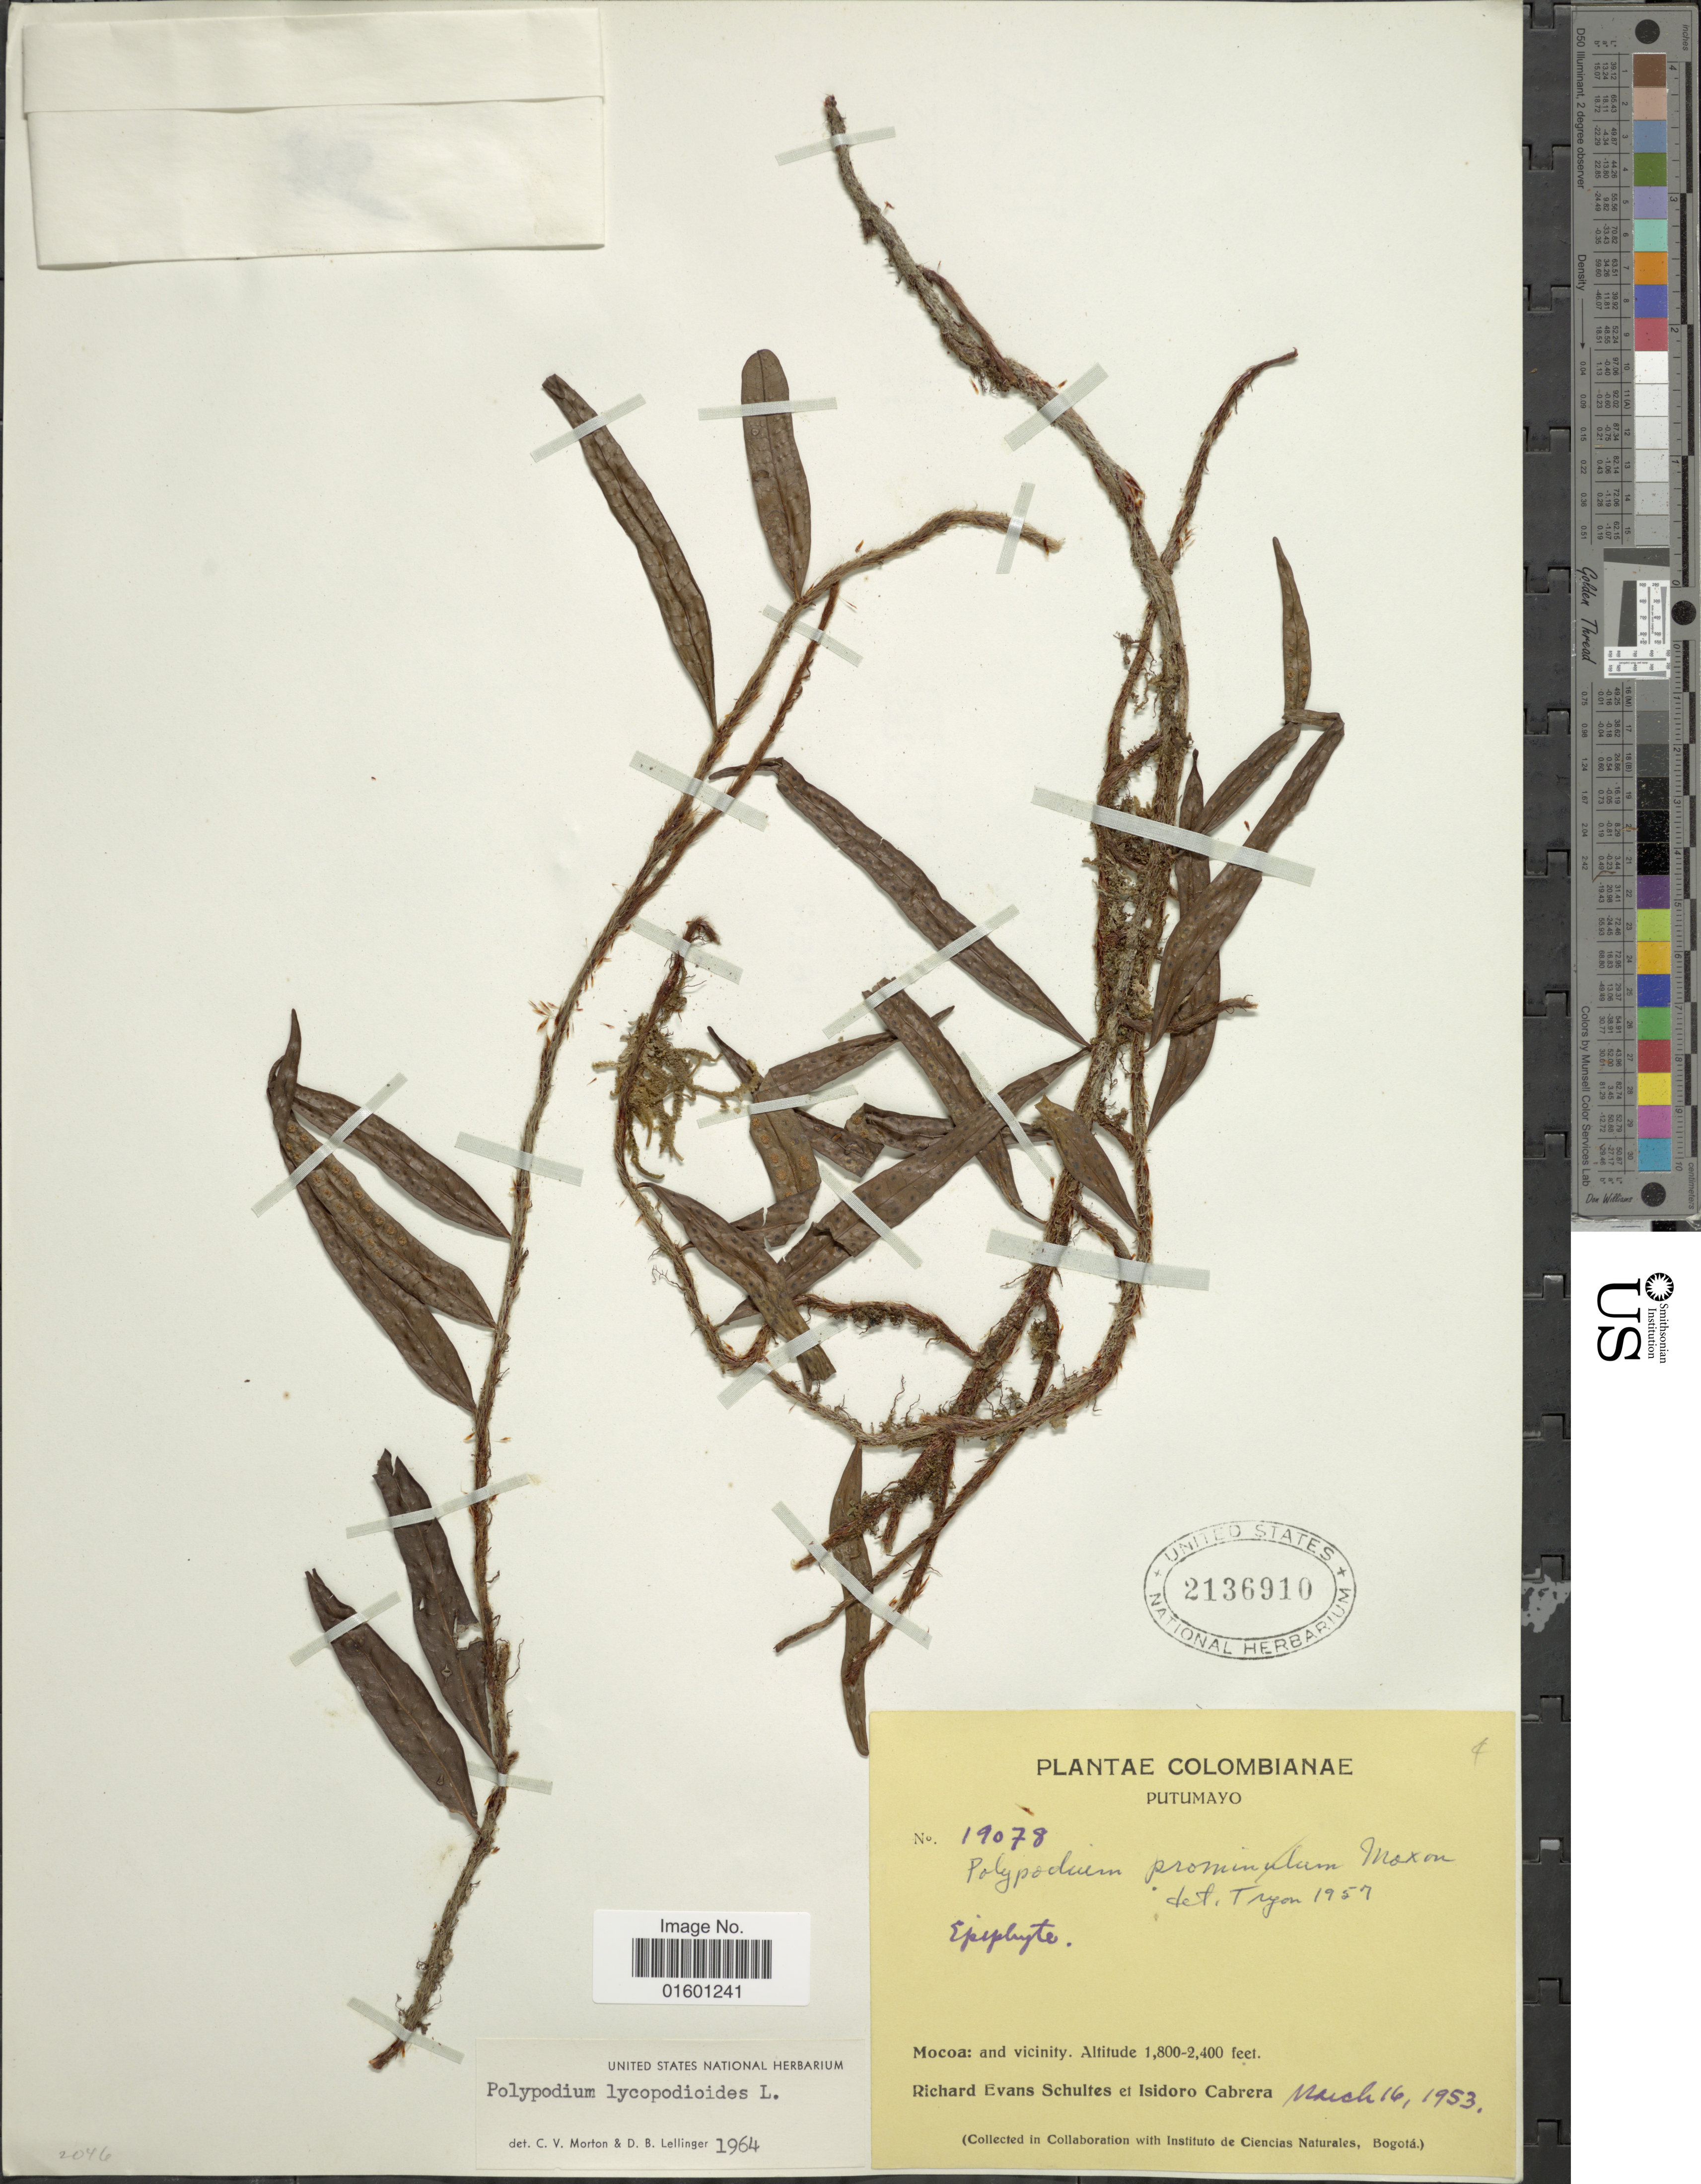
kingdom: Plantae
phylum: Tracheophyta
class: Polypodiopsida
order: Polypodiales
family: Polypodiaceae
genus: Microgramma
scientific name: Microgramma lycopodioides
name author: (L.) Copel.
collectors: R. E. Schultes & I. Cabrera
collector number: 19078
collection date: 1953-03-16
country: Colombia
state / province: Putumayo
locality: Mocoa: and vicinity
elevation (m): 549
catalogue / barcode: US 2136910